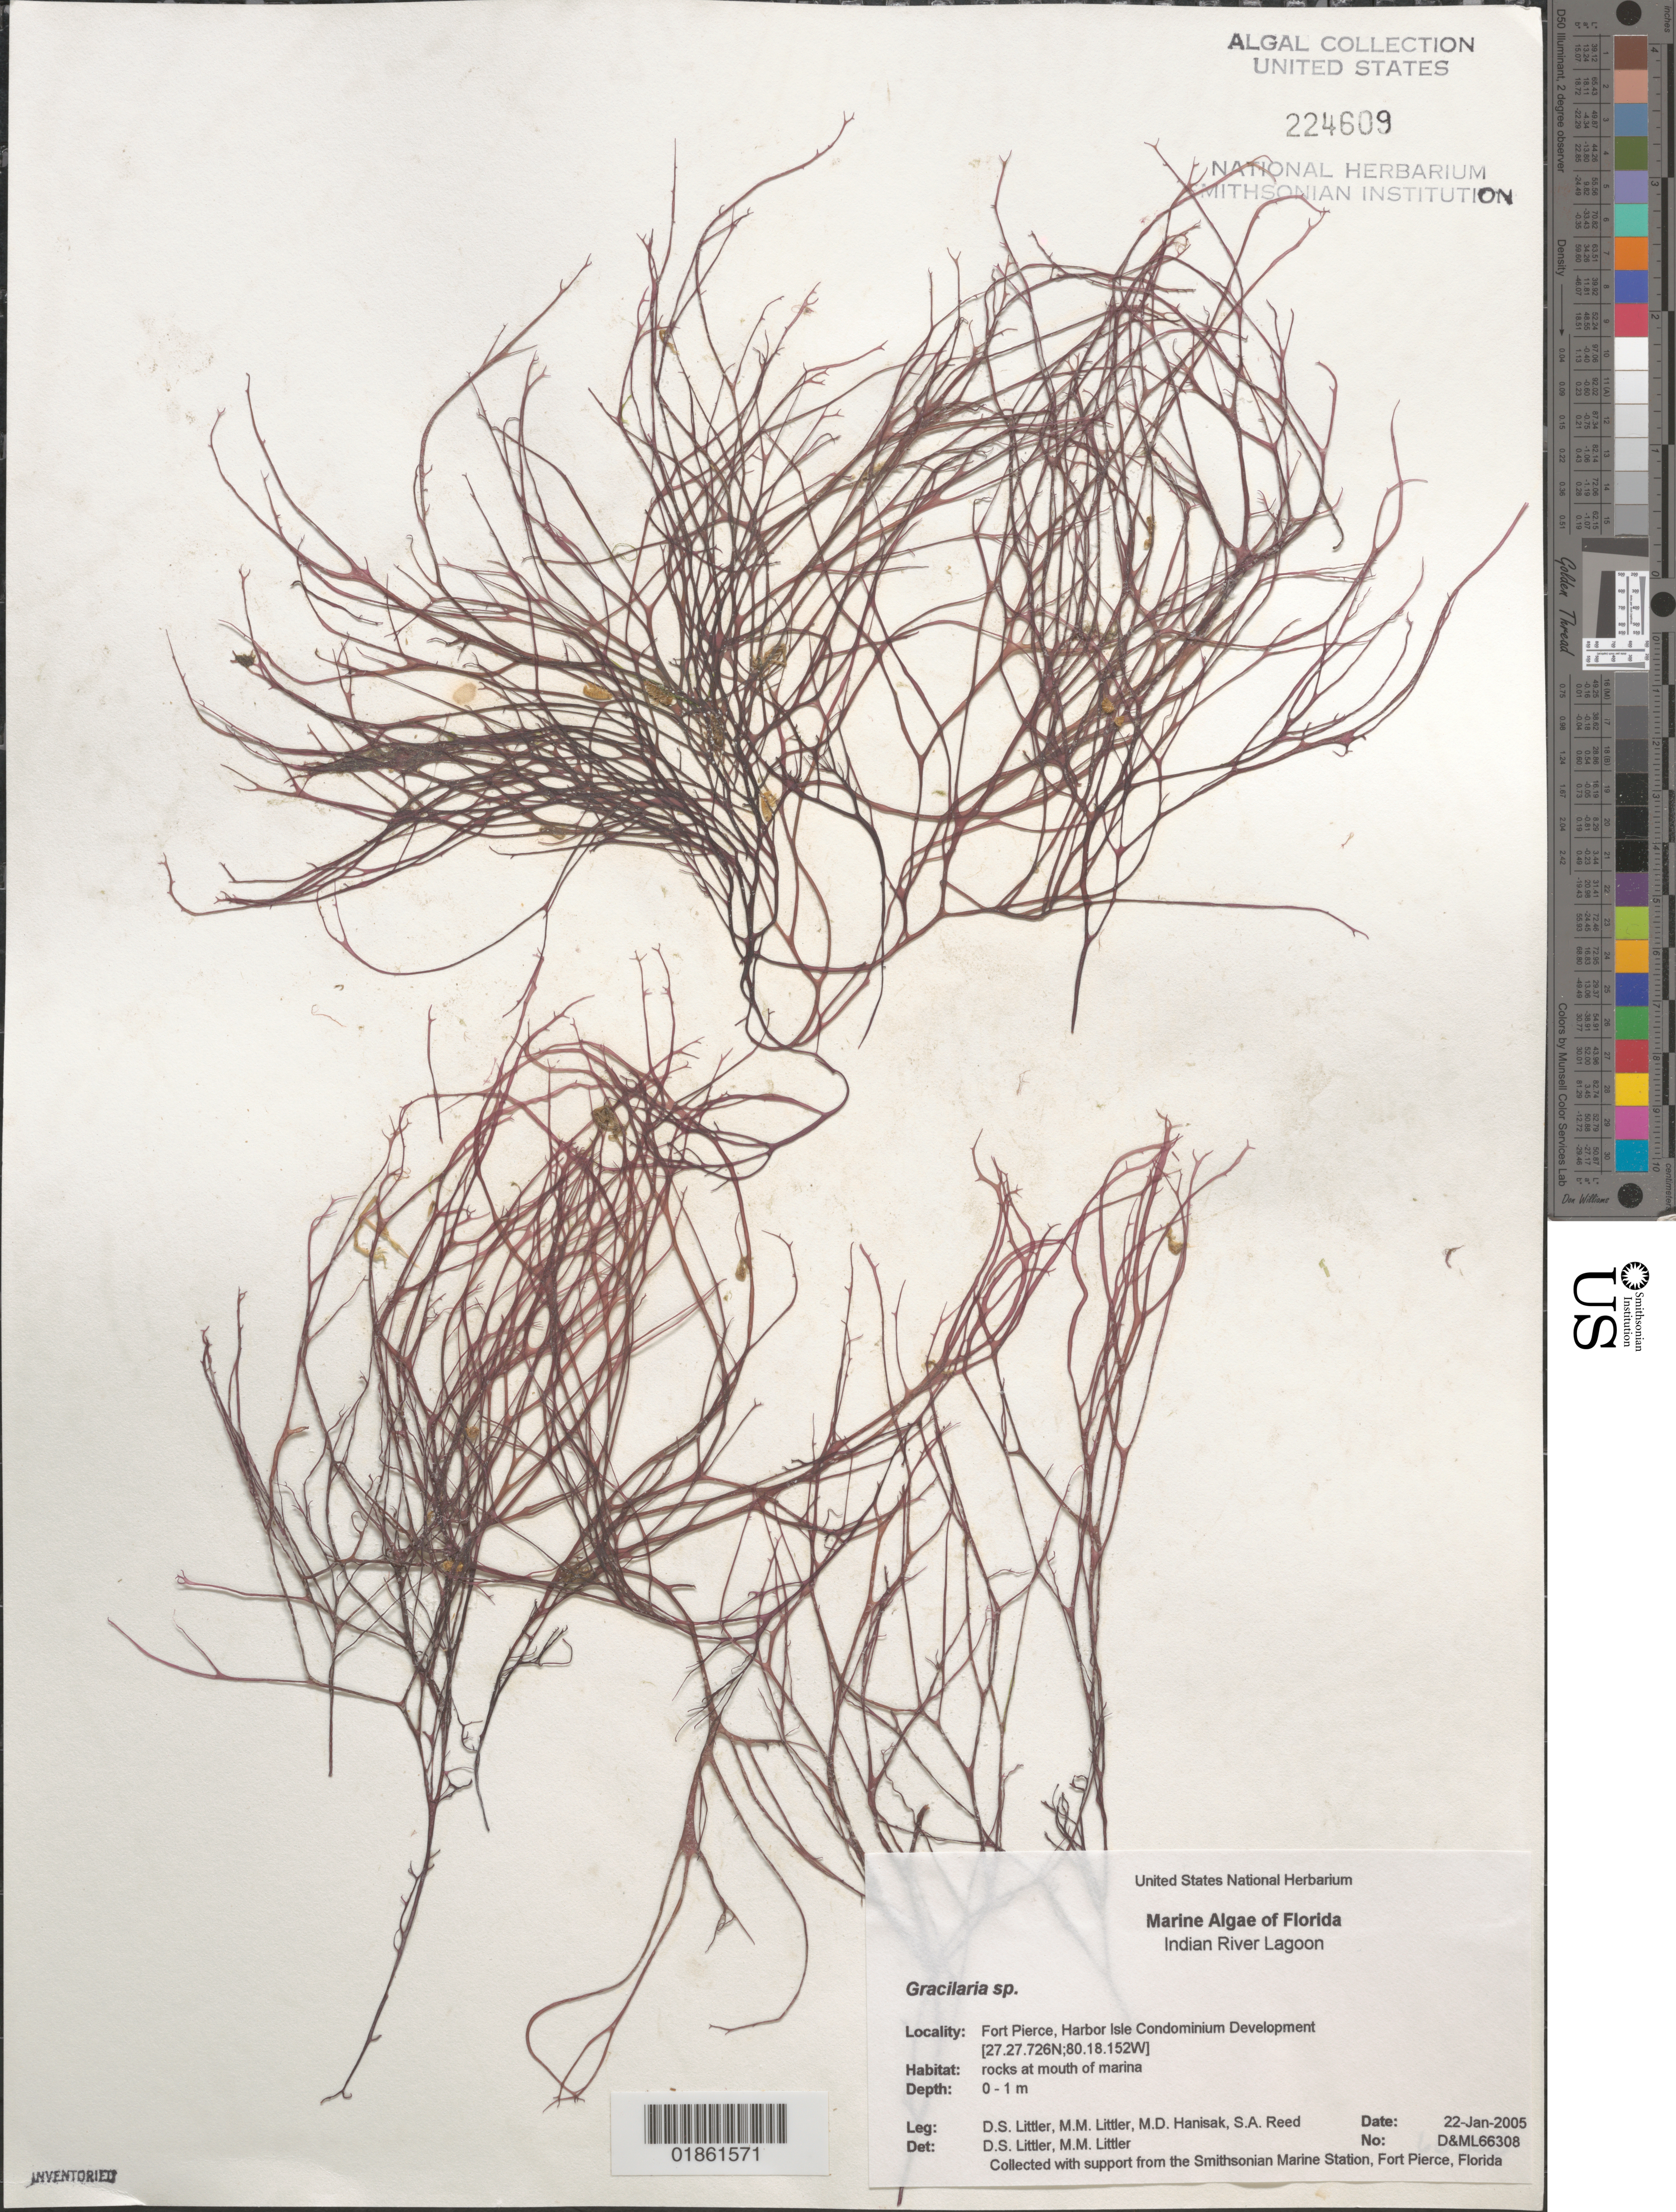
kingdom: Plantae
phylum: Rhodophyta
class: Florideophyceae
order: Gracilariales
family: Gracilariaceae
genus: Gracilaria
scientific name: Gracilaria sp.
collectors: D. S. Littler, M. Hanisak & S. Reed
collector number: D&ML66308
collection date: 2005-01-22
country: United States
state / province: Florida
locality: Indian River Lagoon. Fort Pierce, Harbor Isle Condominium Development.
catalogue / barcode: US 224609